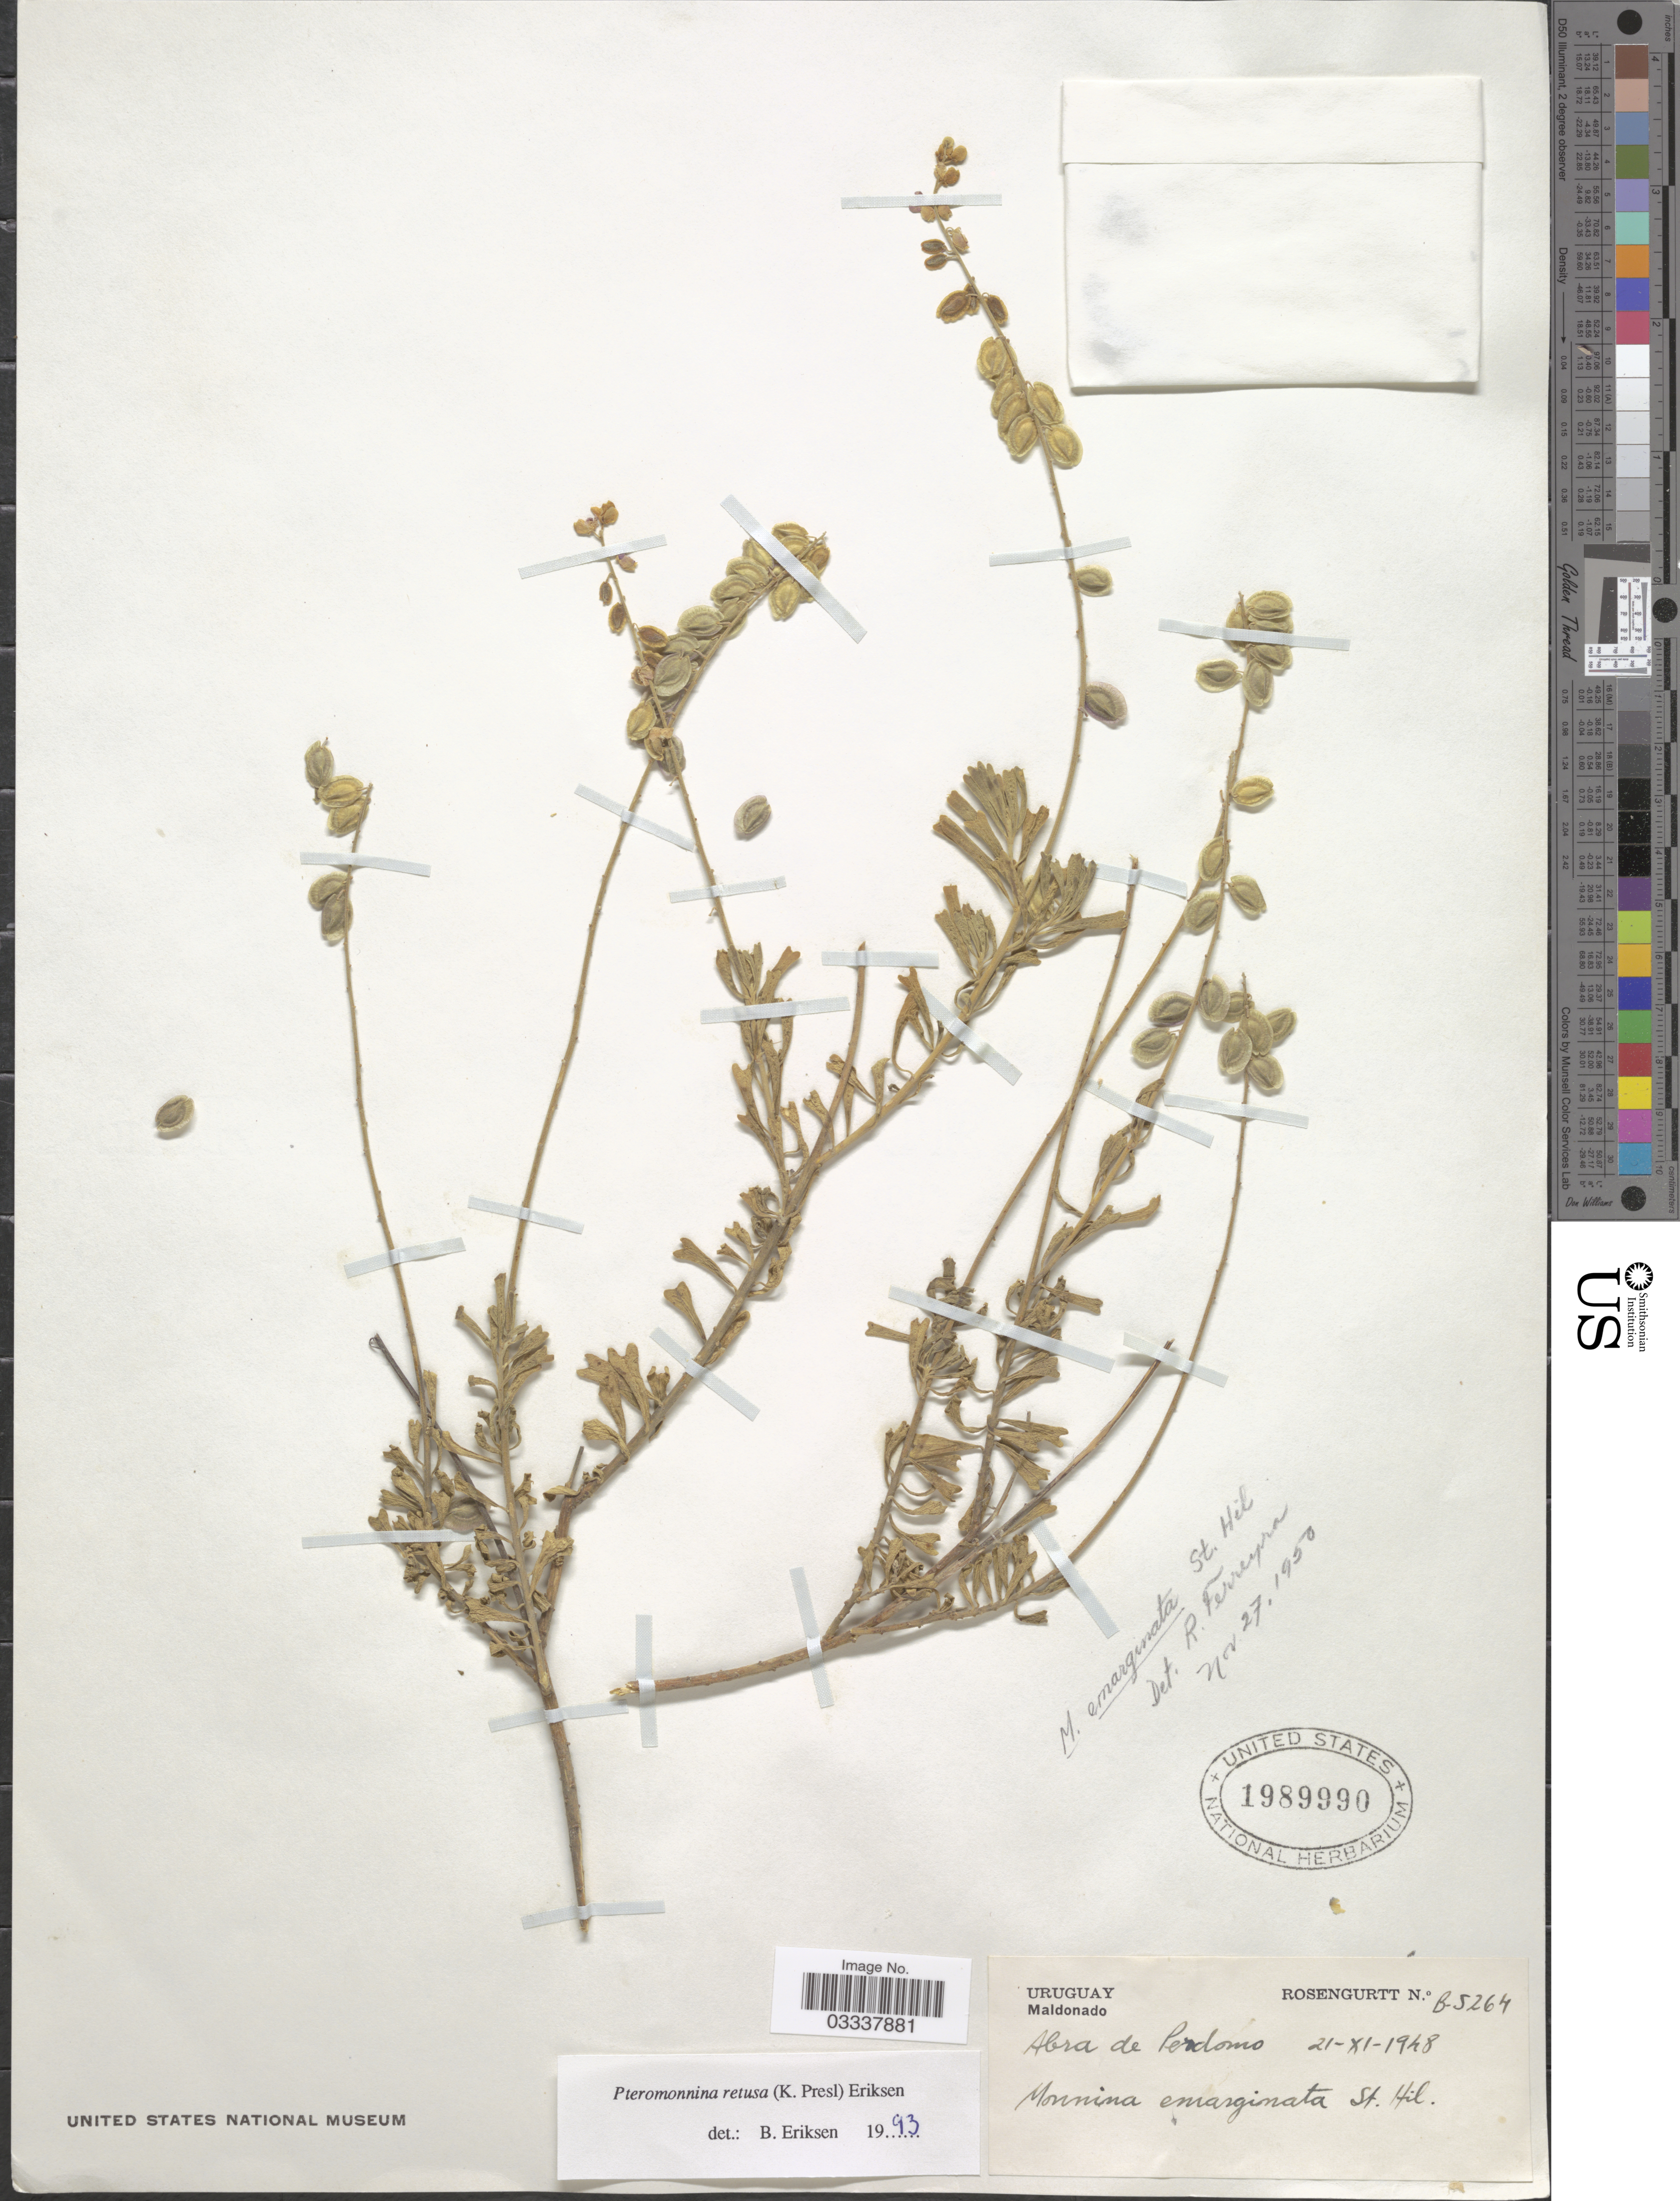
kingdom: Plantae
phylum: Tracheophyta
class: Magnoliopsida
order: Fabales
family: Polygalaceae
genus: Monnina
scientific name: Monnina retusa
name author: C. Presl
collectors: Rosengurtt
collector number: B5264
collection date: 1948-11-21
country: Uruguay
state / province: Maldonado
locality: Abra de Perdomo.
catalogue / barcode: US 1989990